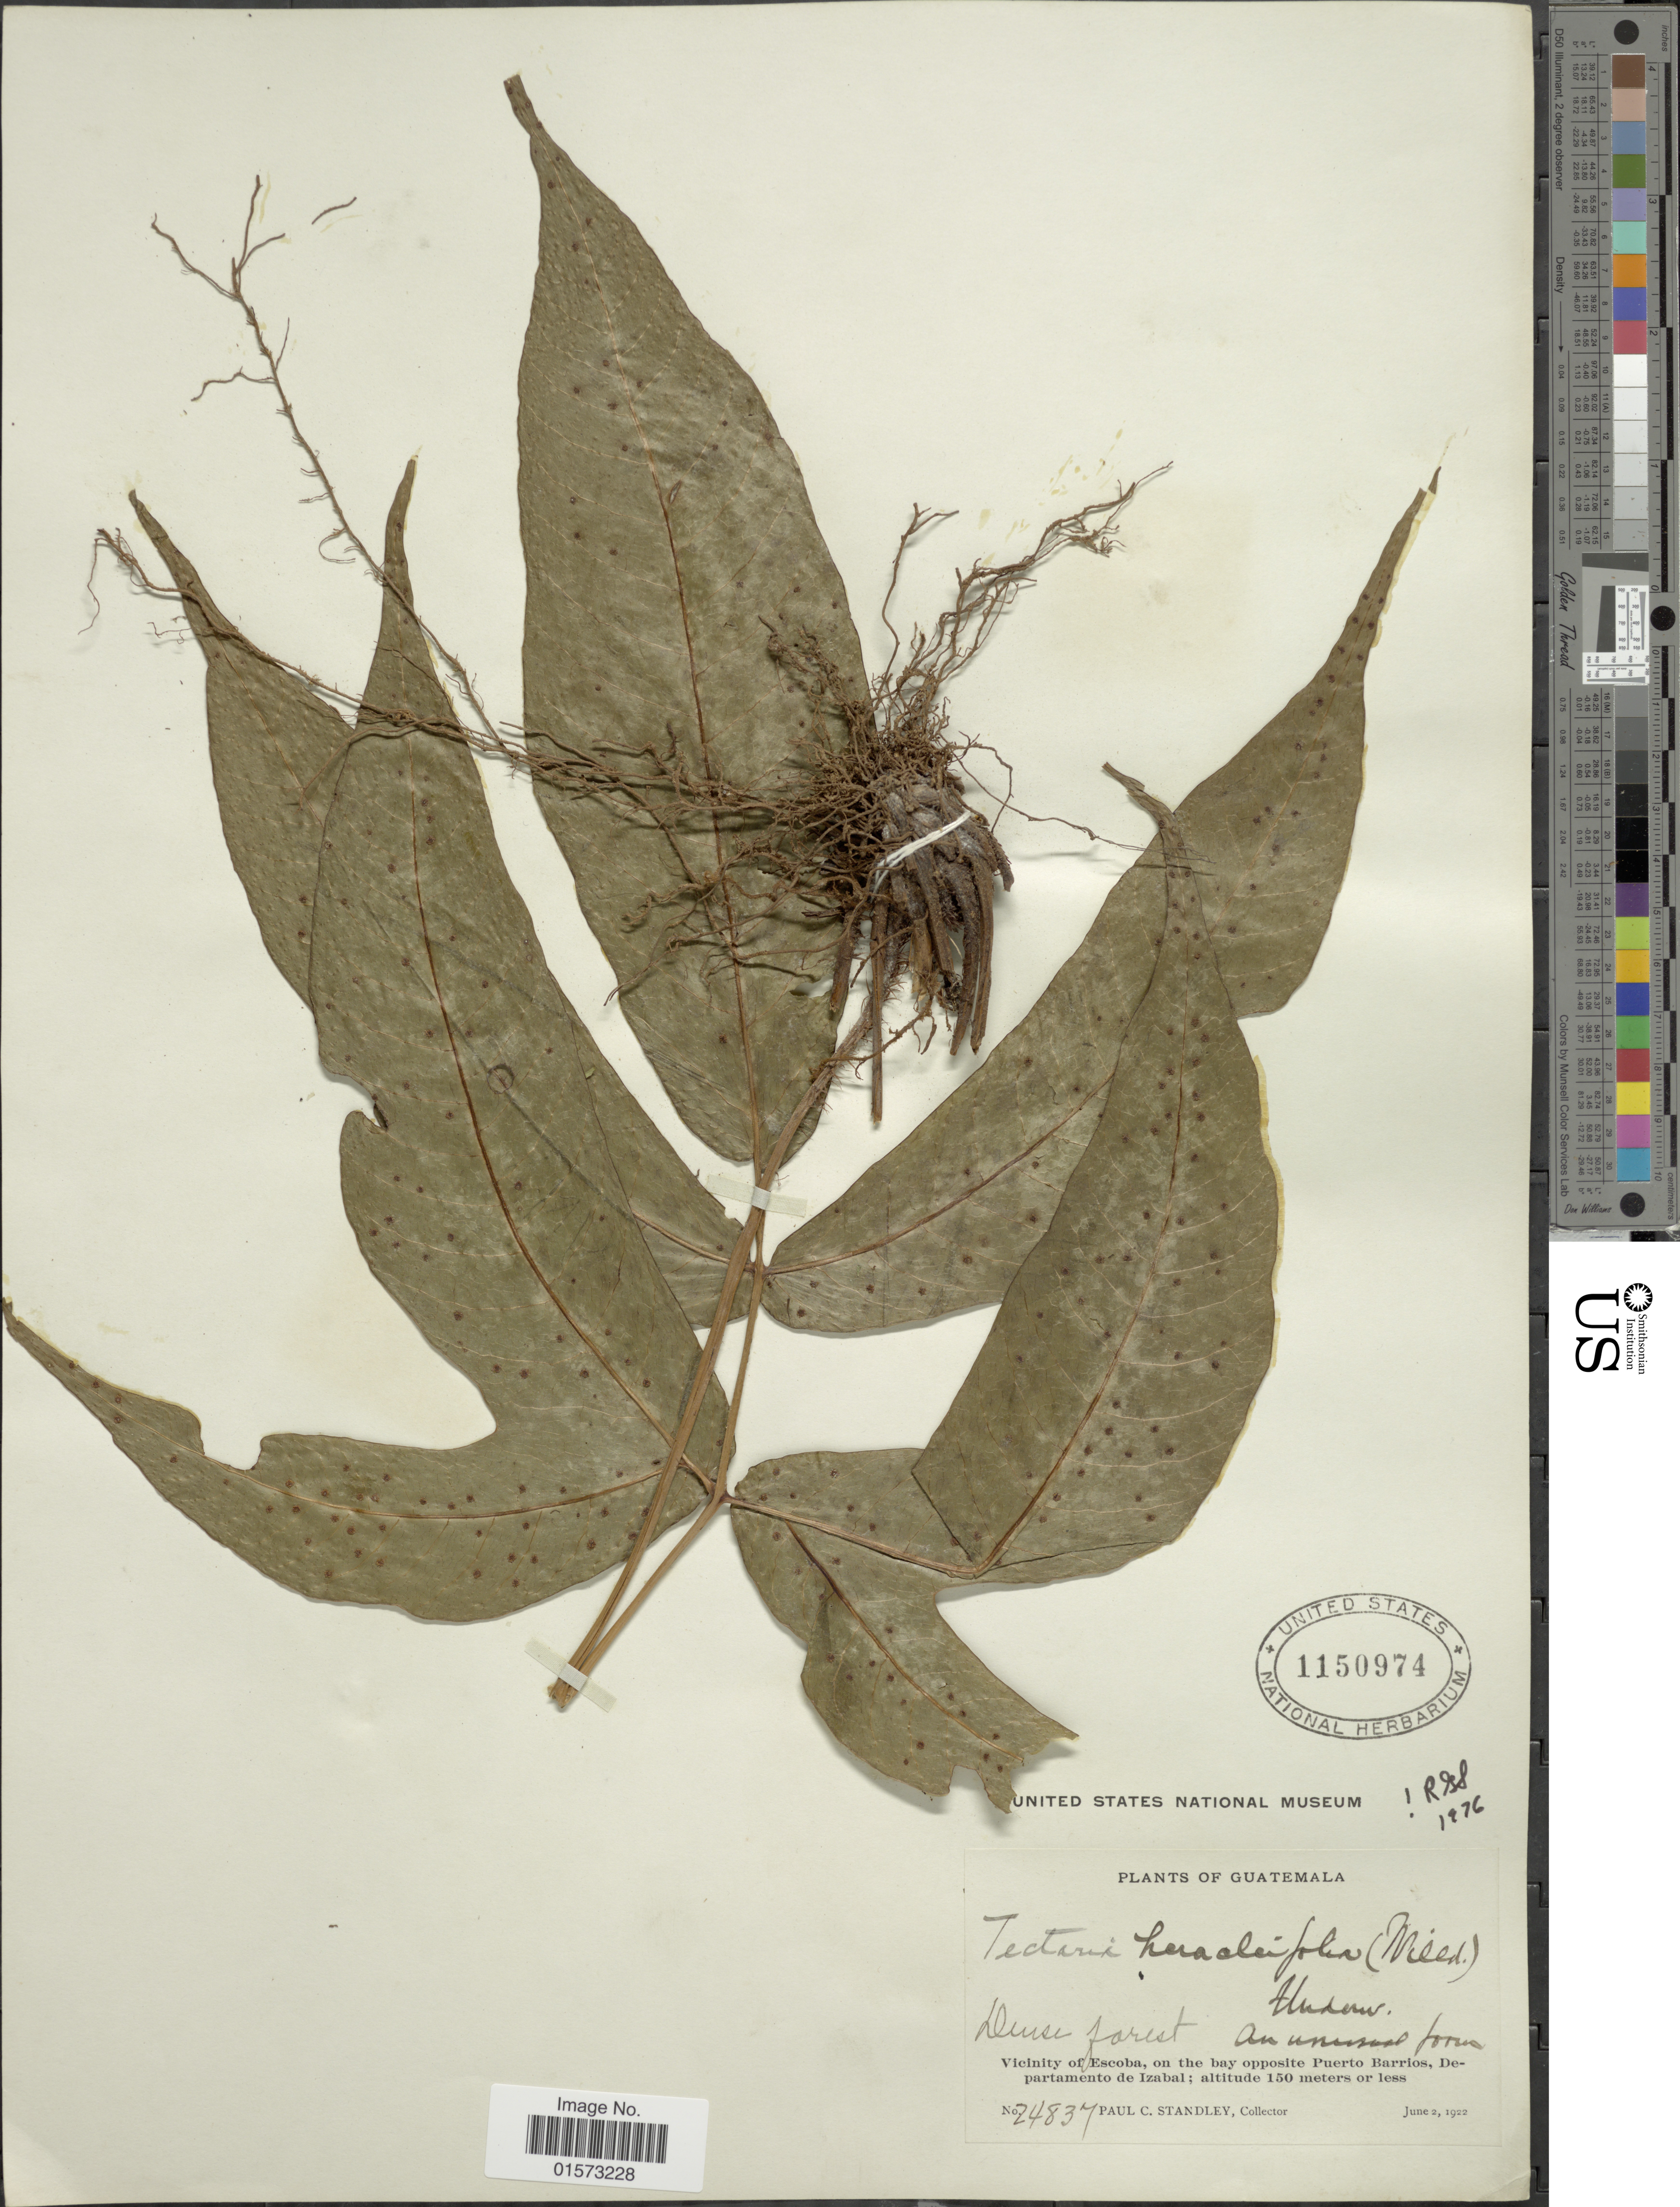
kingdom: Plantae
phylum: Tracheophyta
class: Polypodiopsida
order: Polypodiales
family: Tectariaceae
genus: Tectaria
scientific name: Tectaria heracleifolia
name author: (Willd.) Underw.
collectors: P. C. Standley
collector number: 24837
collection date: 1922-06-02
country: Guatemala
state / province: Izabal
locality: Vicinity of Escoba, on the Bay opposite Puerto Barrios, Departamento de Izabal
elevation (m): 150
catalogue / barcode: US 1150974